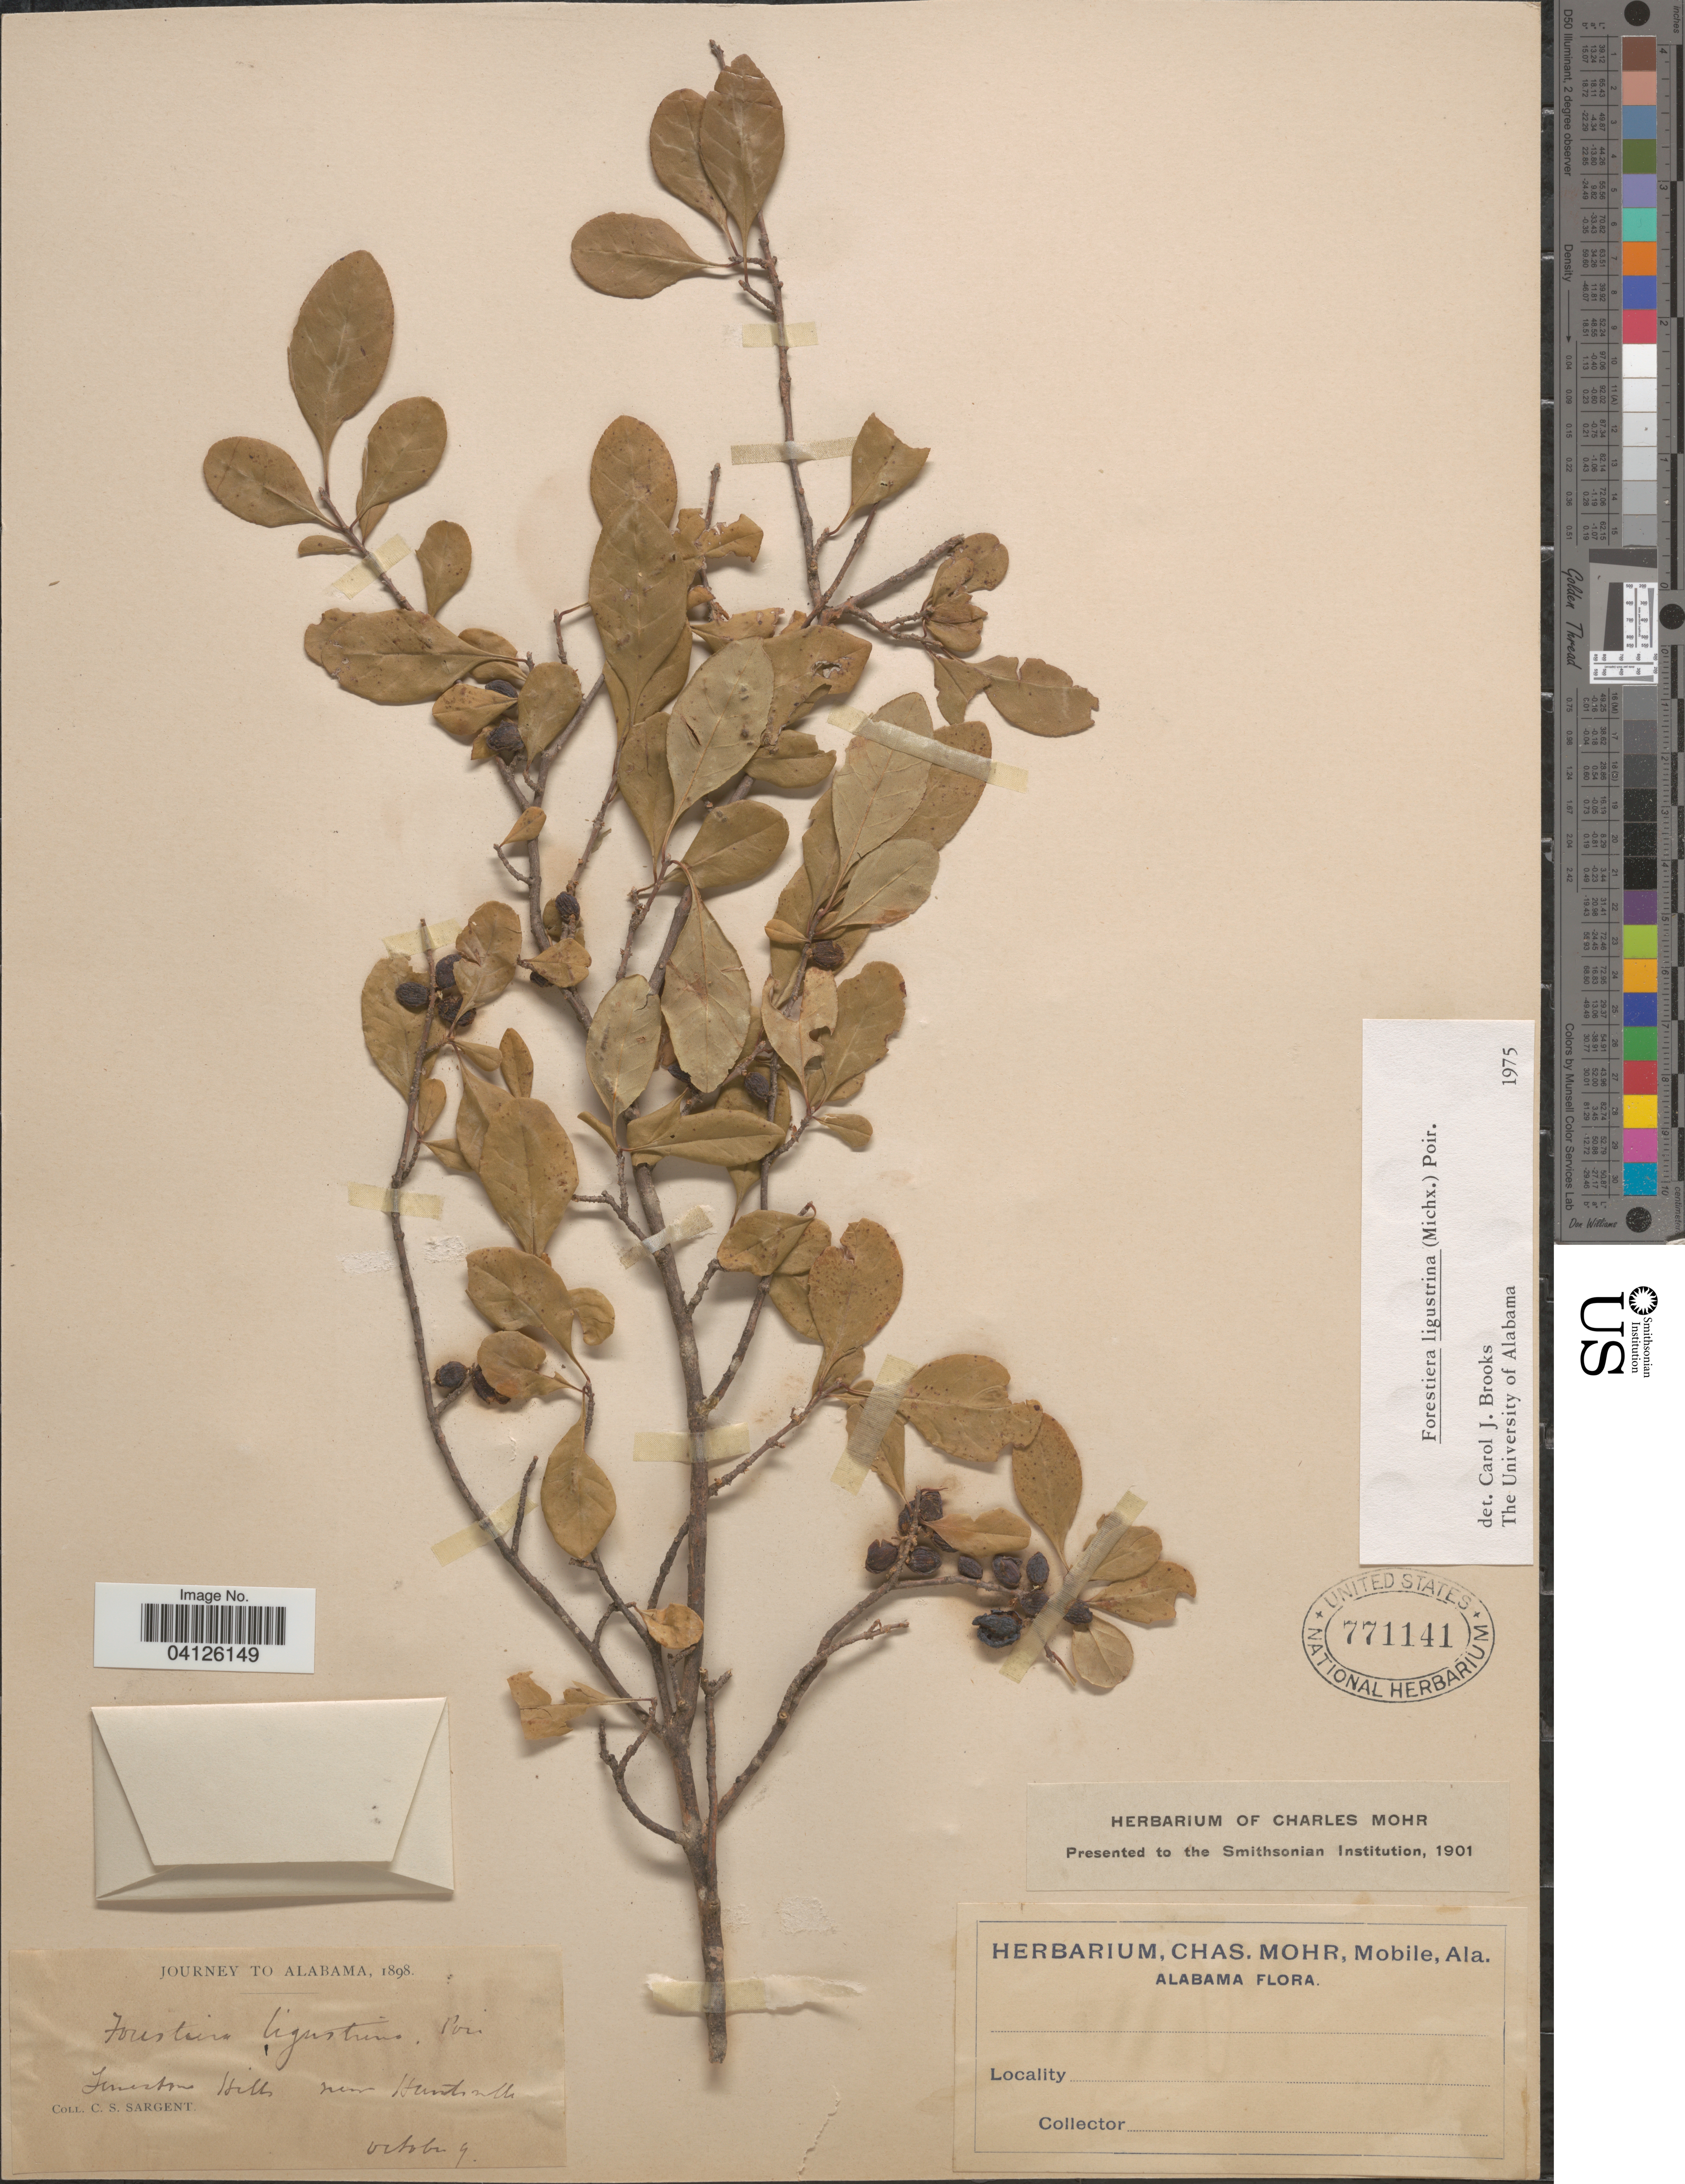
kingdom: Plantae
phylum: Tracheophyta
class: Magnoliopsida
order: Lamiales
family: Oleaceae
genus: Forestiera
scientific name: Forestiera ligustrina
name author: (Michx.) Poir.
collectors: C. S. Sargent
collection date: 1898-10-09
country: United States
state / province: Alabama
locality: Journey to Alabama, 1898. Fenerton Hills near Huntsville. [interpreted]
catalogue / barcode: US 771141